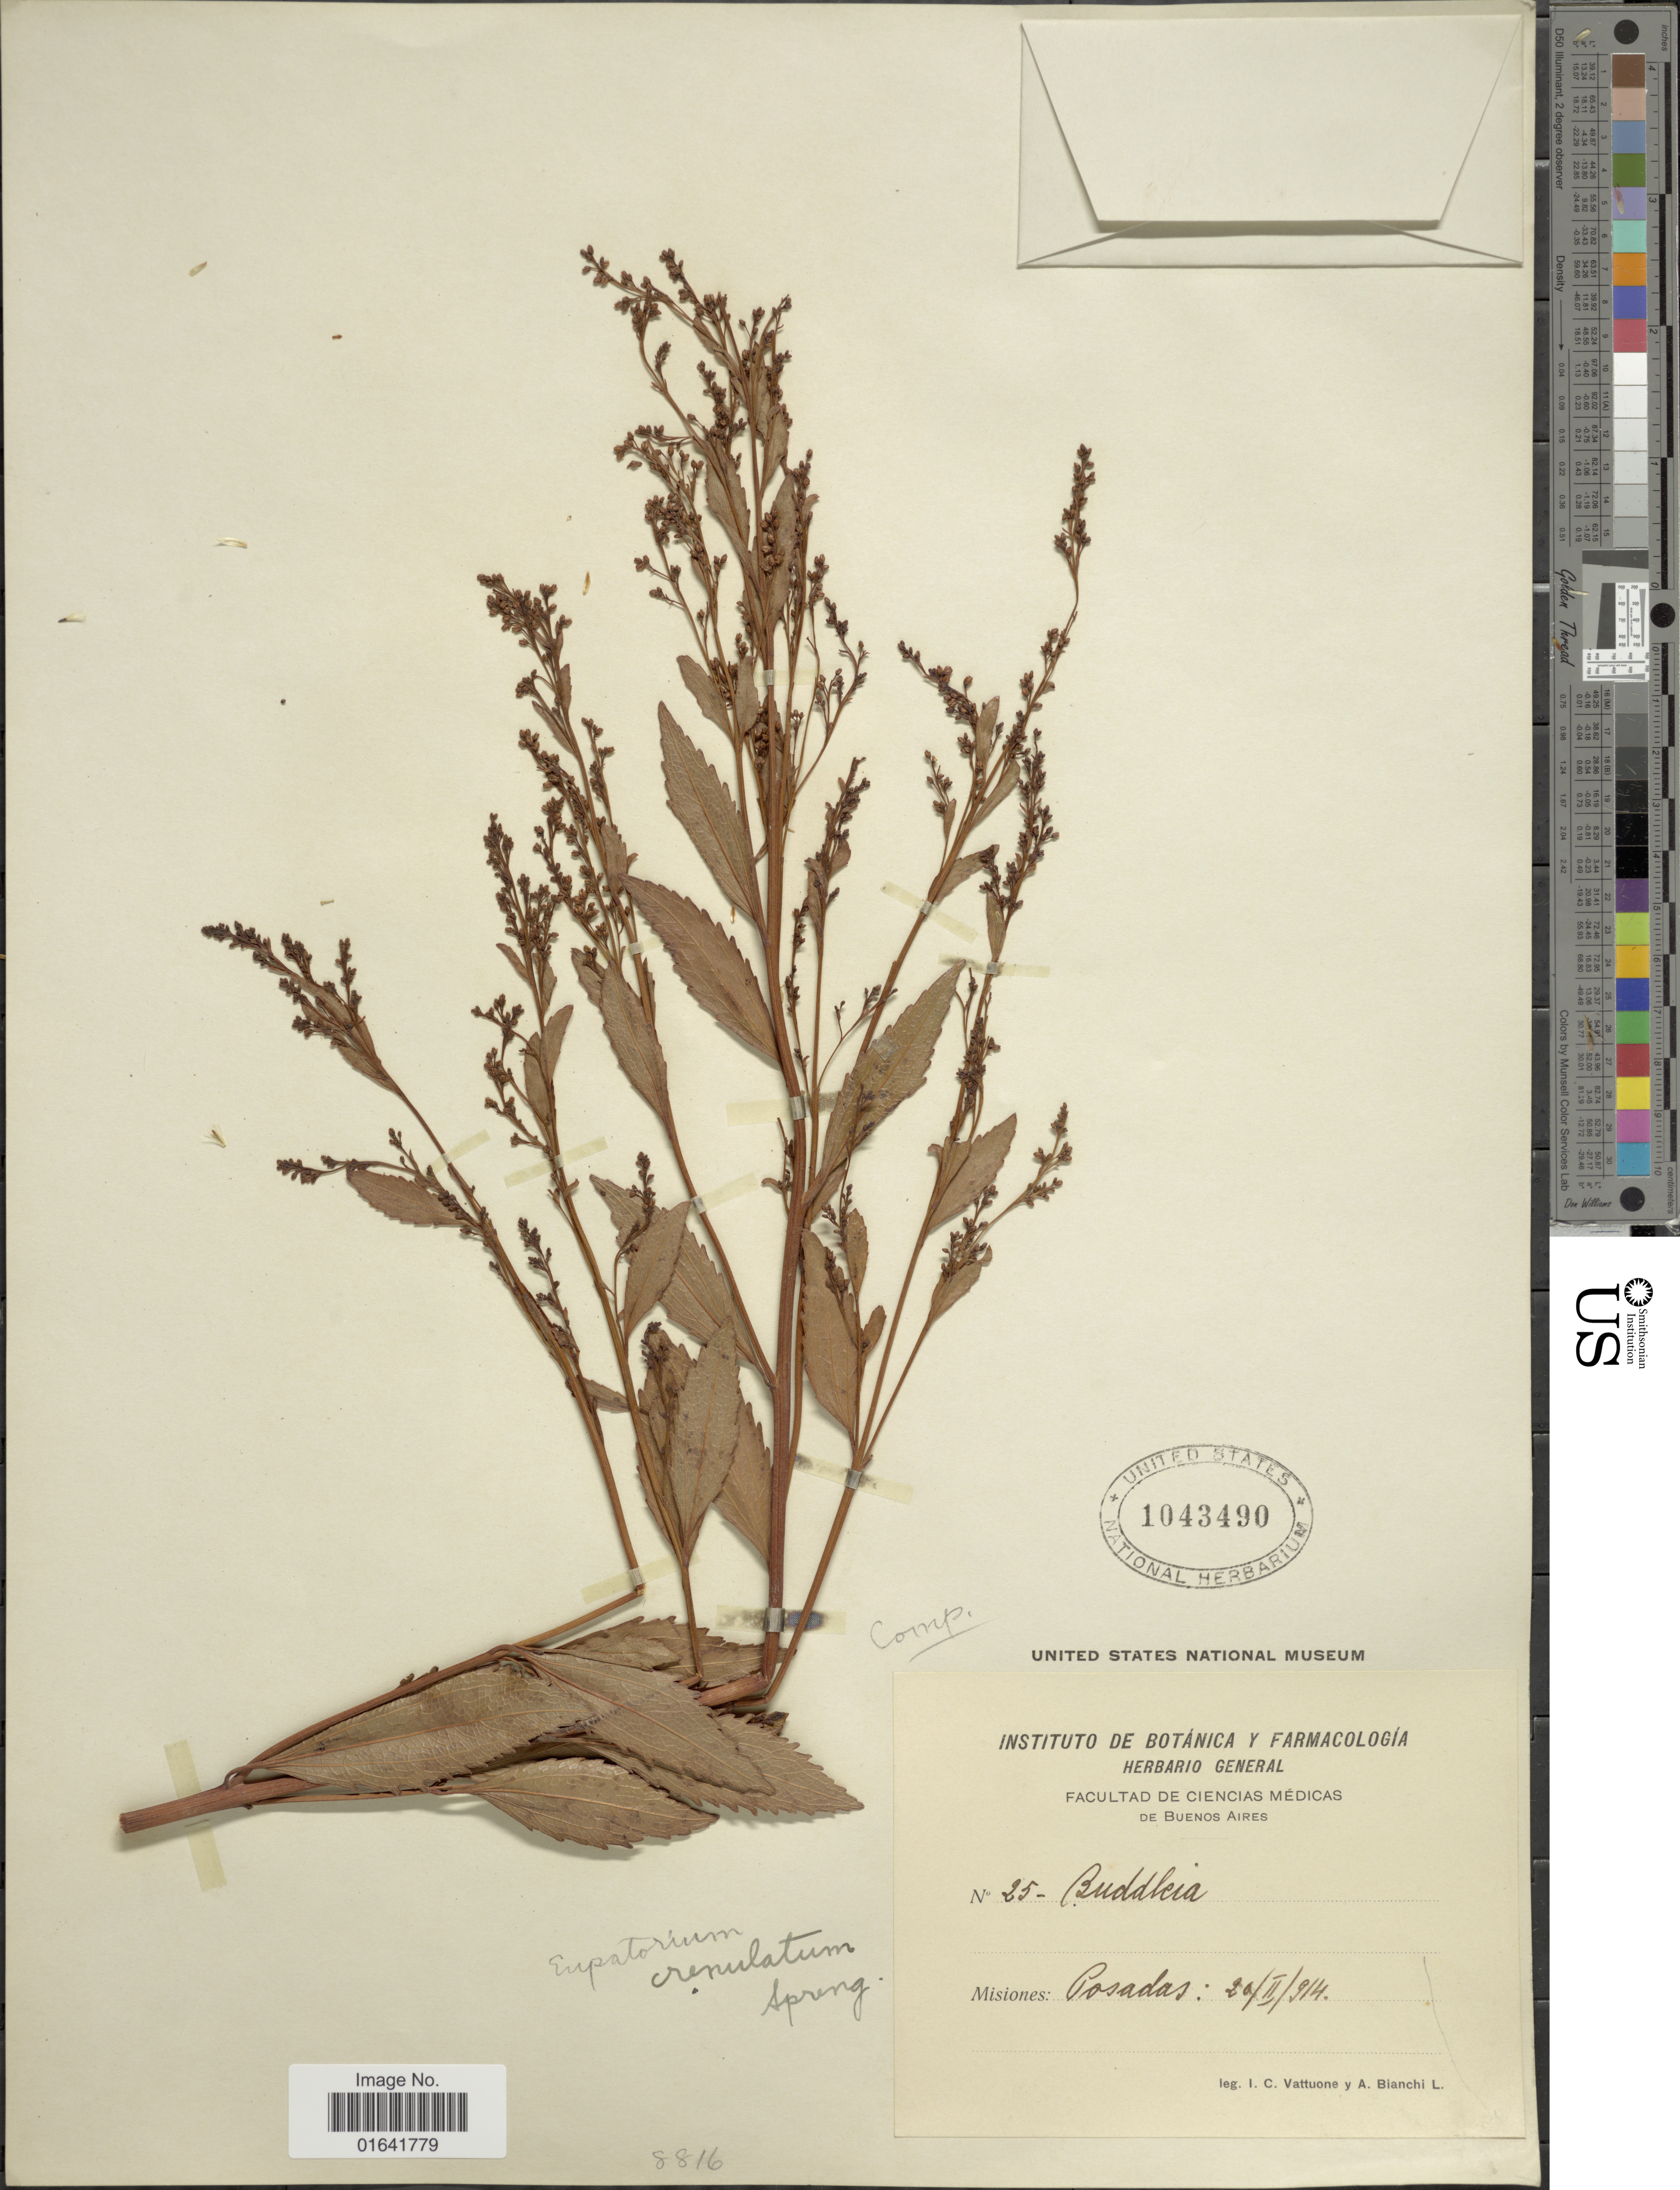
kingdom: Plantae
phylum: Tracheophyta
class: Magnoliopsida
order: Asterales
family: Asteraceae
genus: Raulinoreitzia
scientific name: Raulinoreitzia crenulata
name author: (Spreng.) R.M. King & H. Rob.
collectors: I. Vattuone & A. Bianchi L.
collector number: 25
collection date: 1914-02-20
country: Argentina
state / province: Misiones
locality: Posadas.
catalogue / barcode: US 1043490